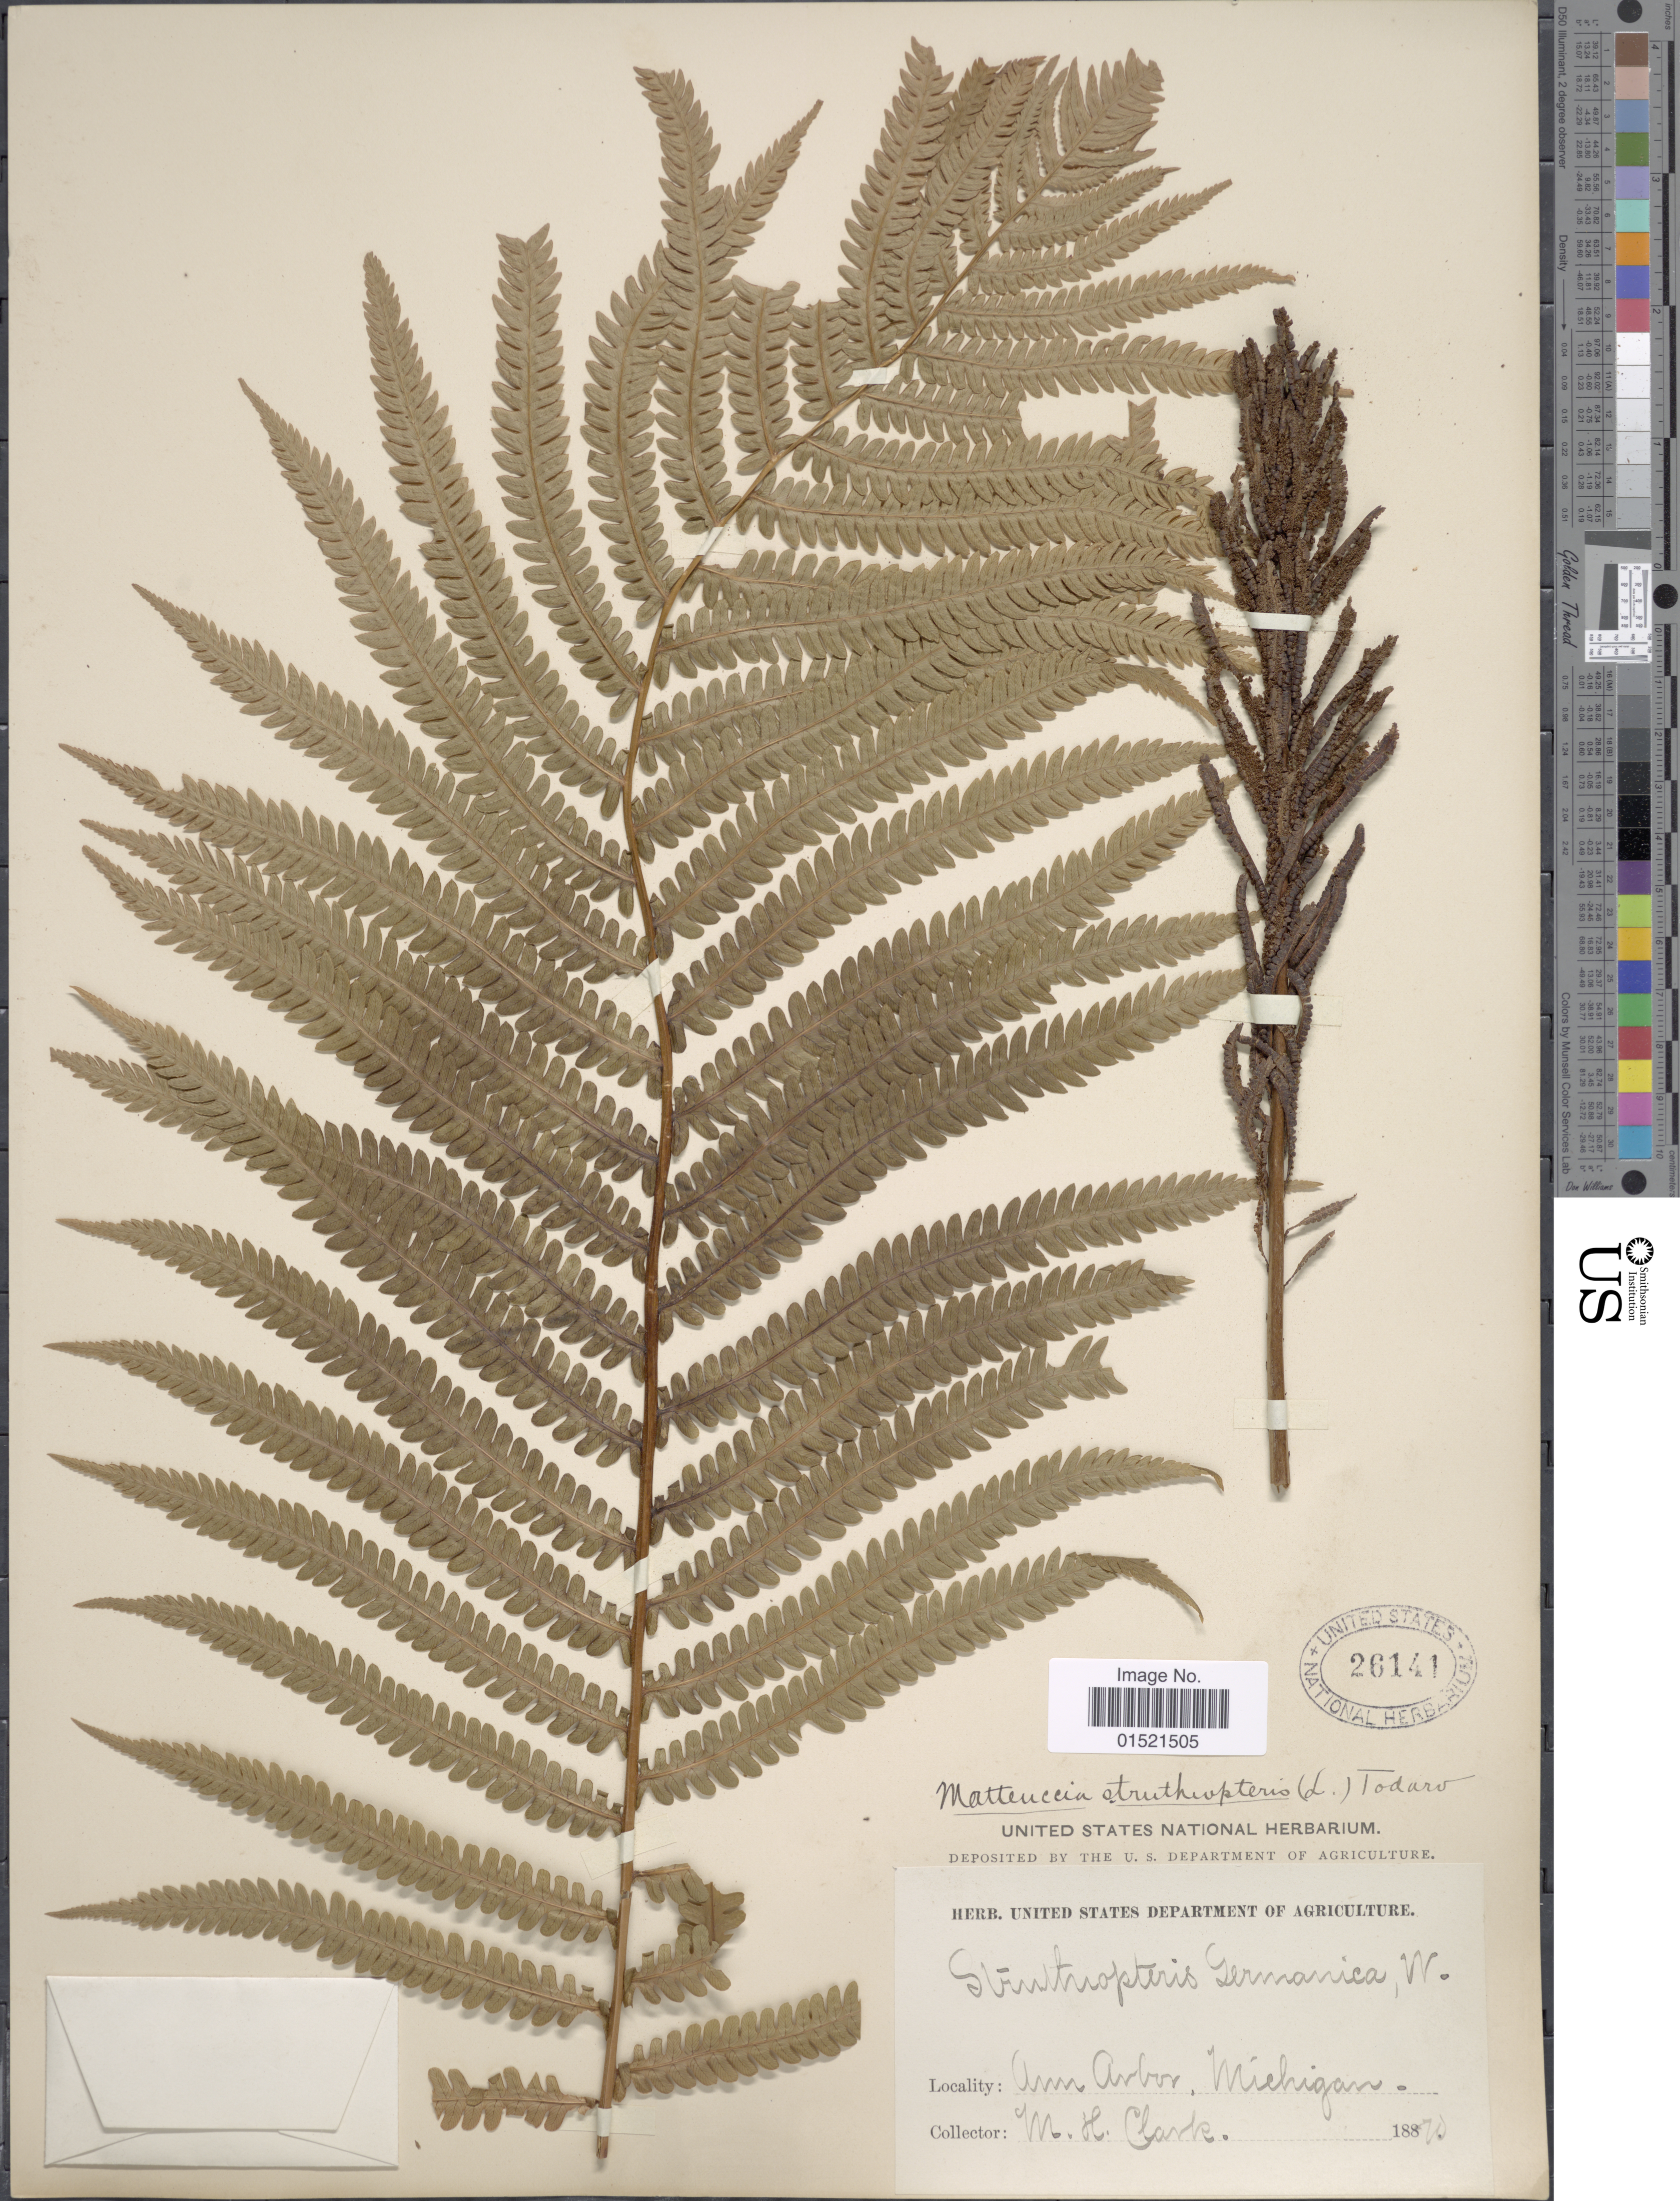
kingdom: Plantae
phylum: Tracheophyta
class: Polypodiopsida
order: Polypodiales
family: Onocleaceae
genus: Matteuccia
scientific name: Matteuccia struthiopteris var. pensylvanica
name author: (Willd.) C.V. Morton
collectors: M. Clark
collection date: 1870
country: United States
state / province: Michigan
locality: Ann Arbor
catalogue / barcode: US 26141